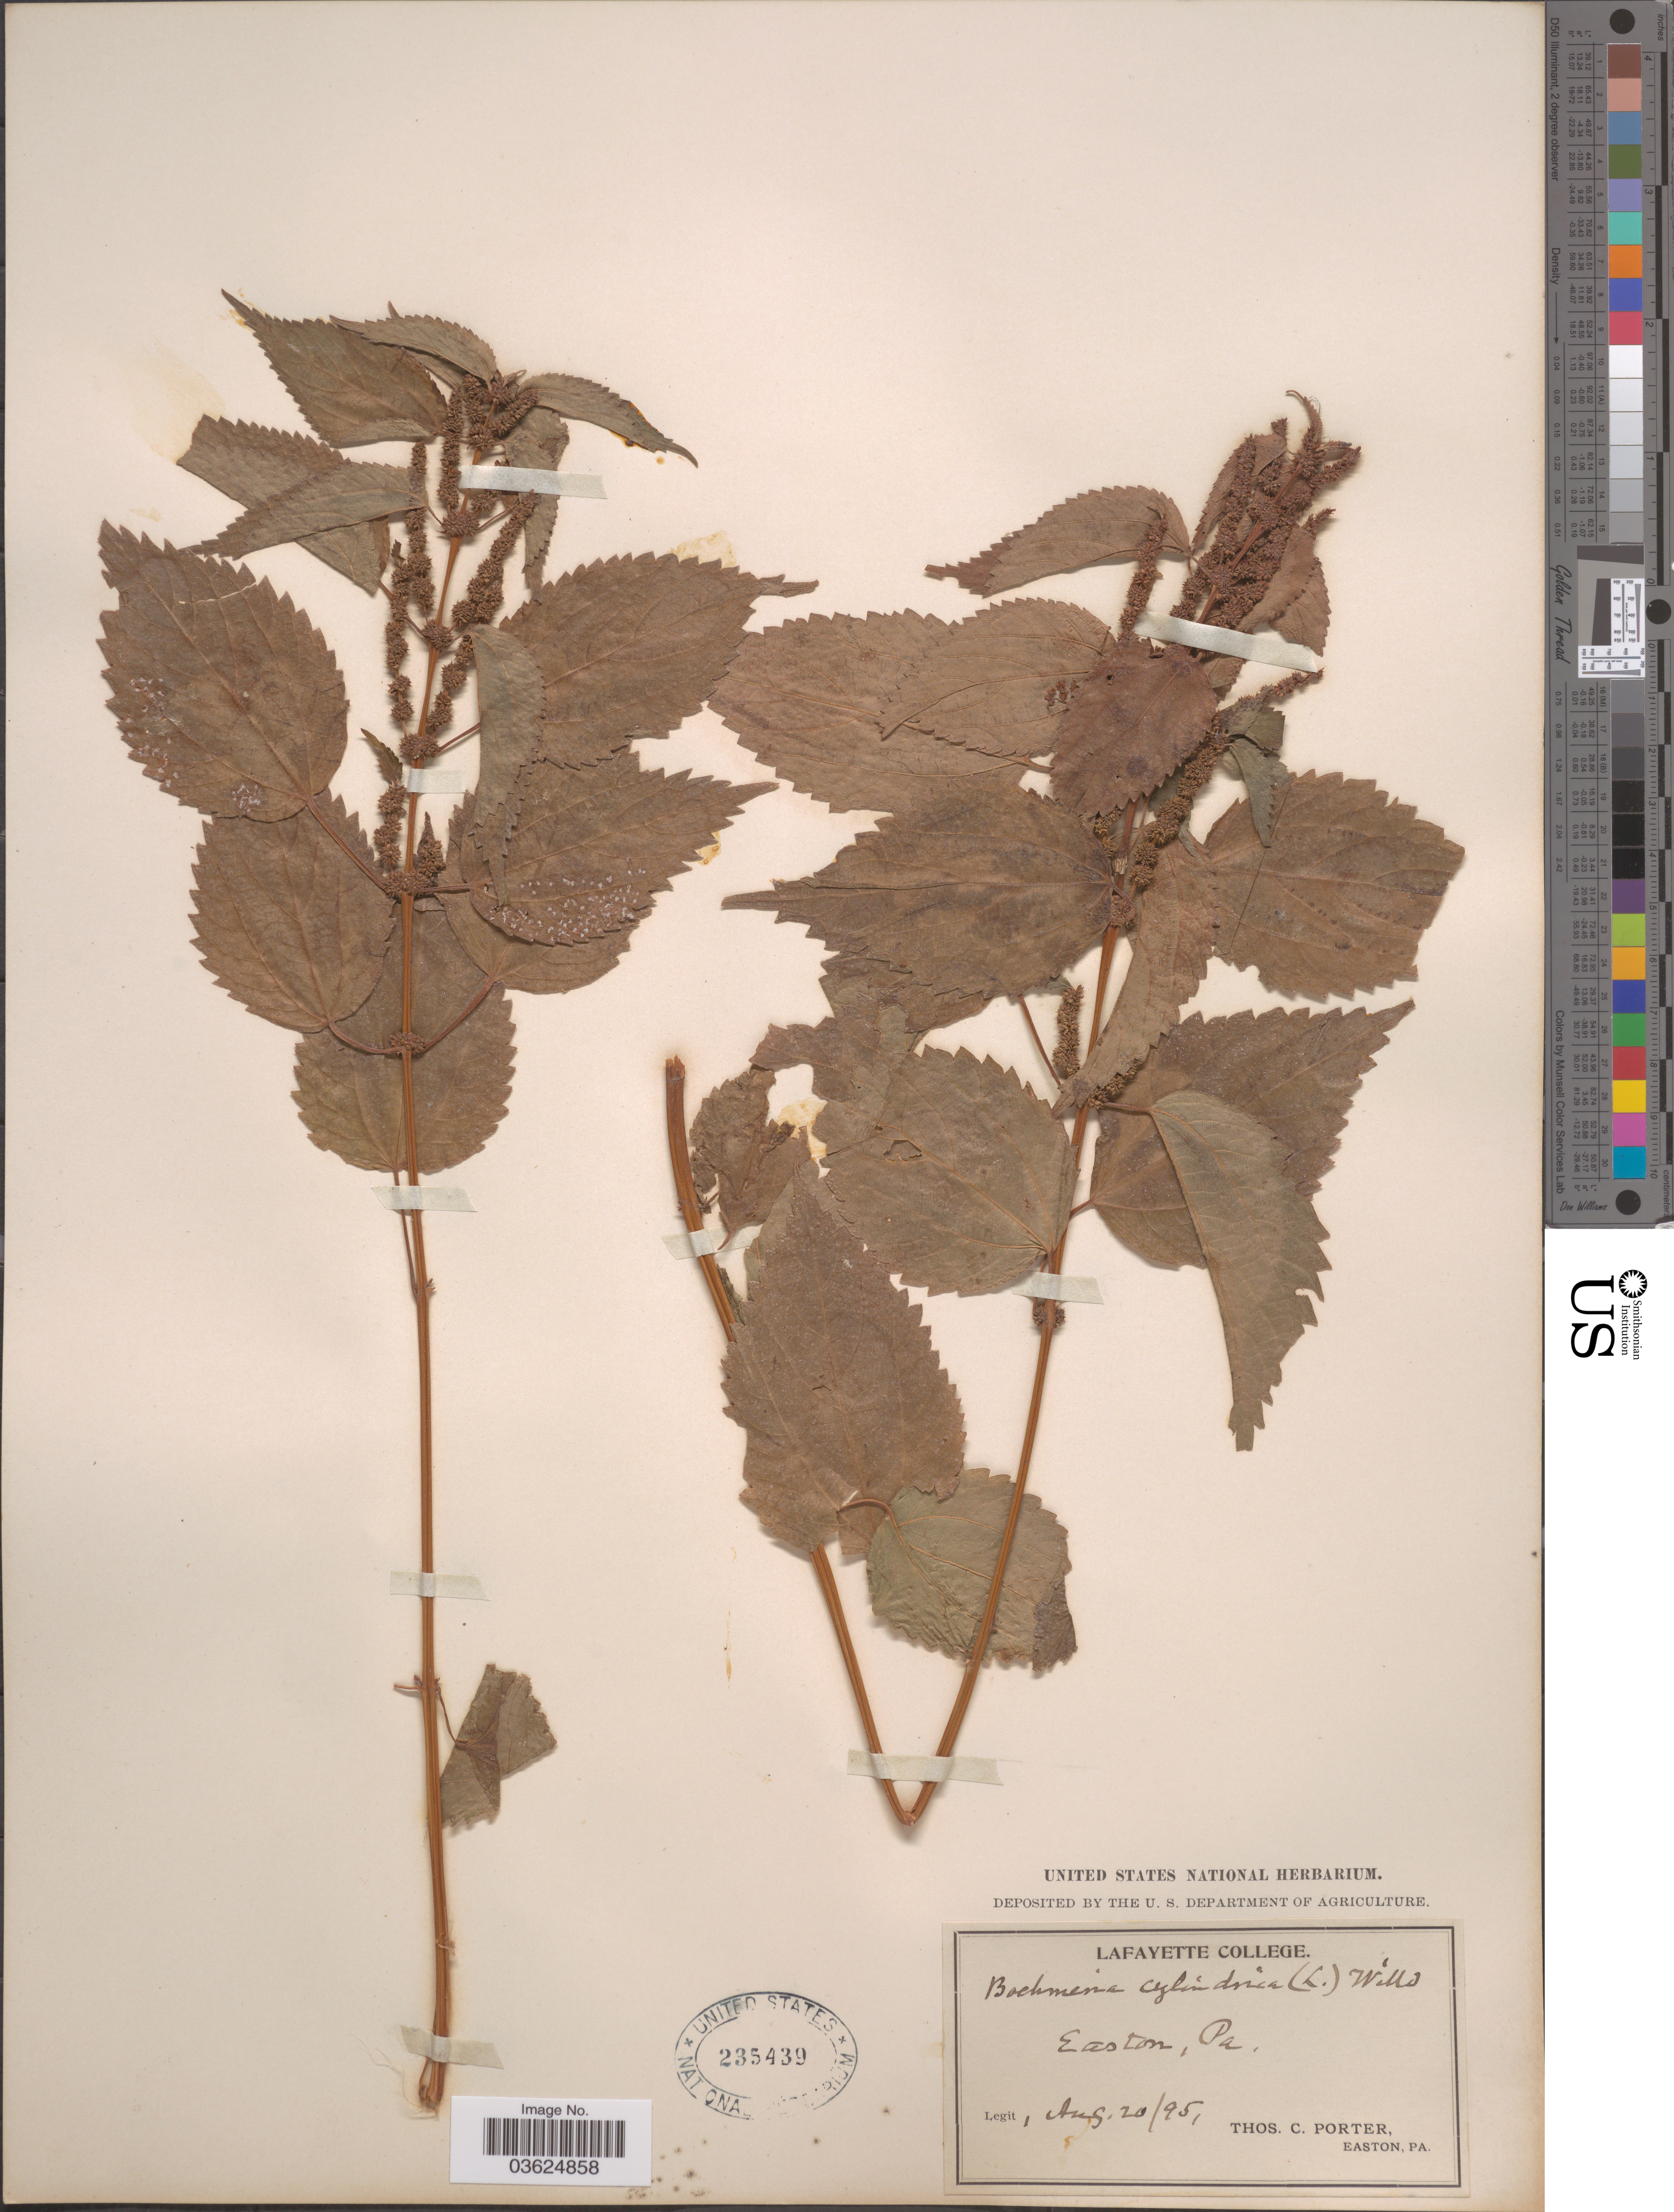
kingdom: Plantae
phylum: Tracheophyta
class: Magnoliopsida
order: Rosales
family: Urticaceae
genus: Boehmeria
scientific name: Boehmeria cylindrica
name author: (L.) Sw.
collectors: T. Porter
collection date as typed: Transcribed d/m/y: 20/8/95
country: United States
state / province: Pennsylvania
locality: Easton.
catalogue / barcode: US 235439